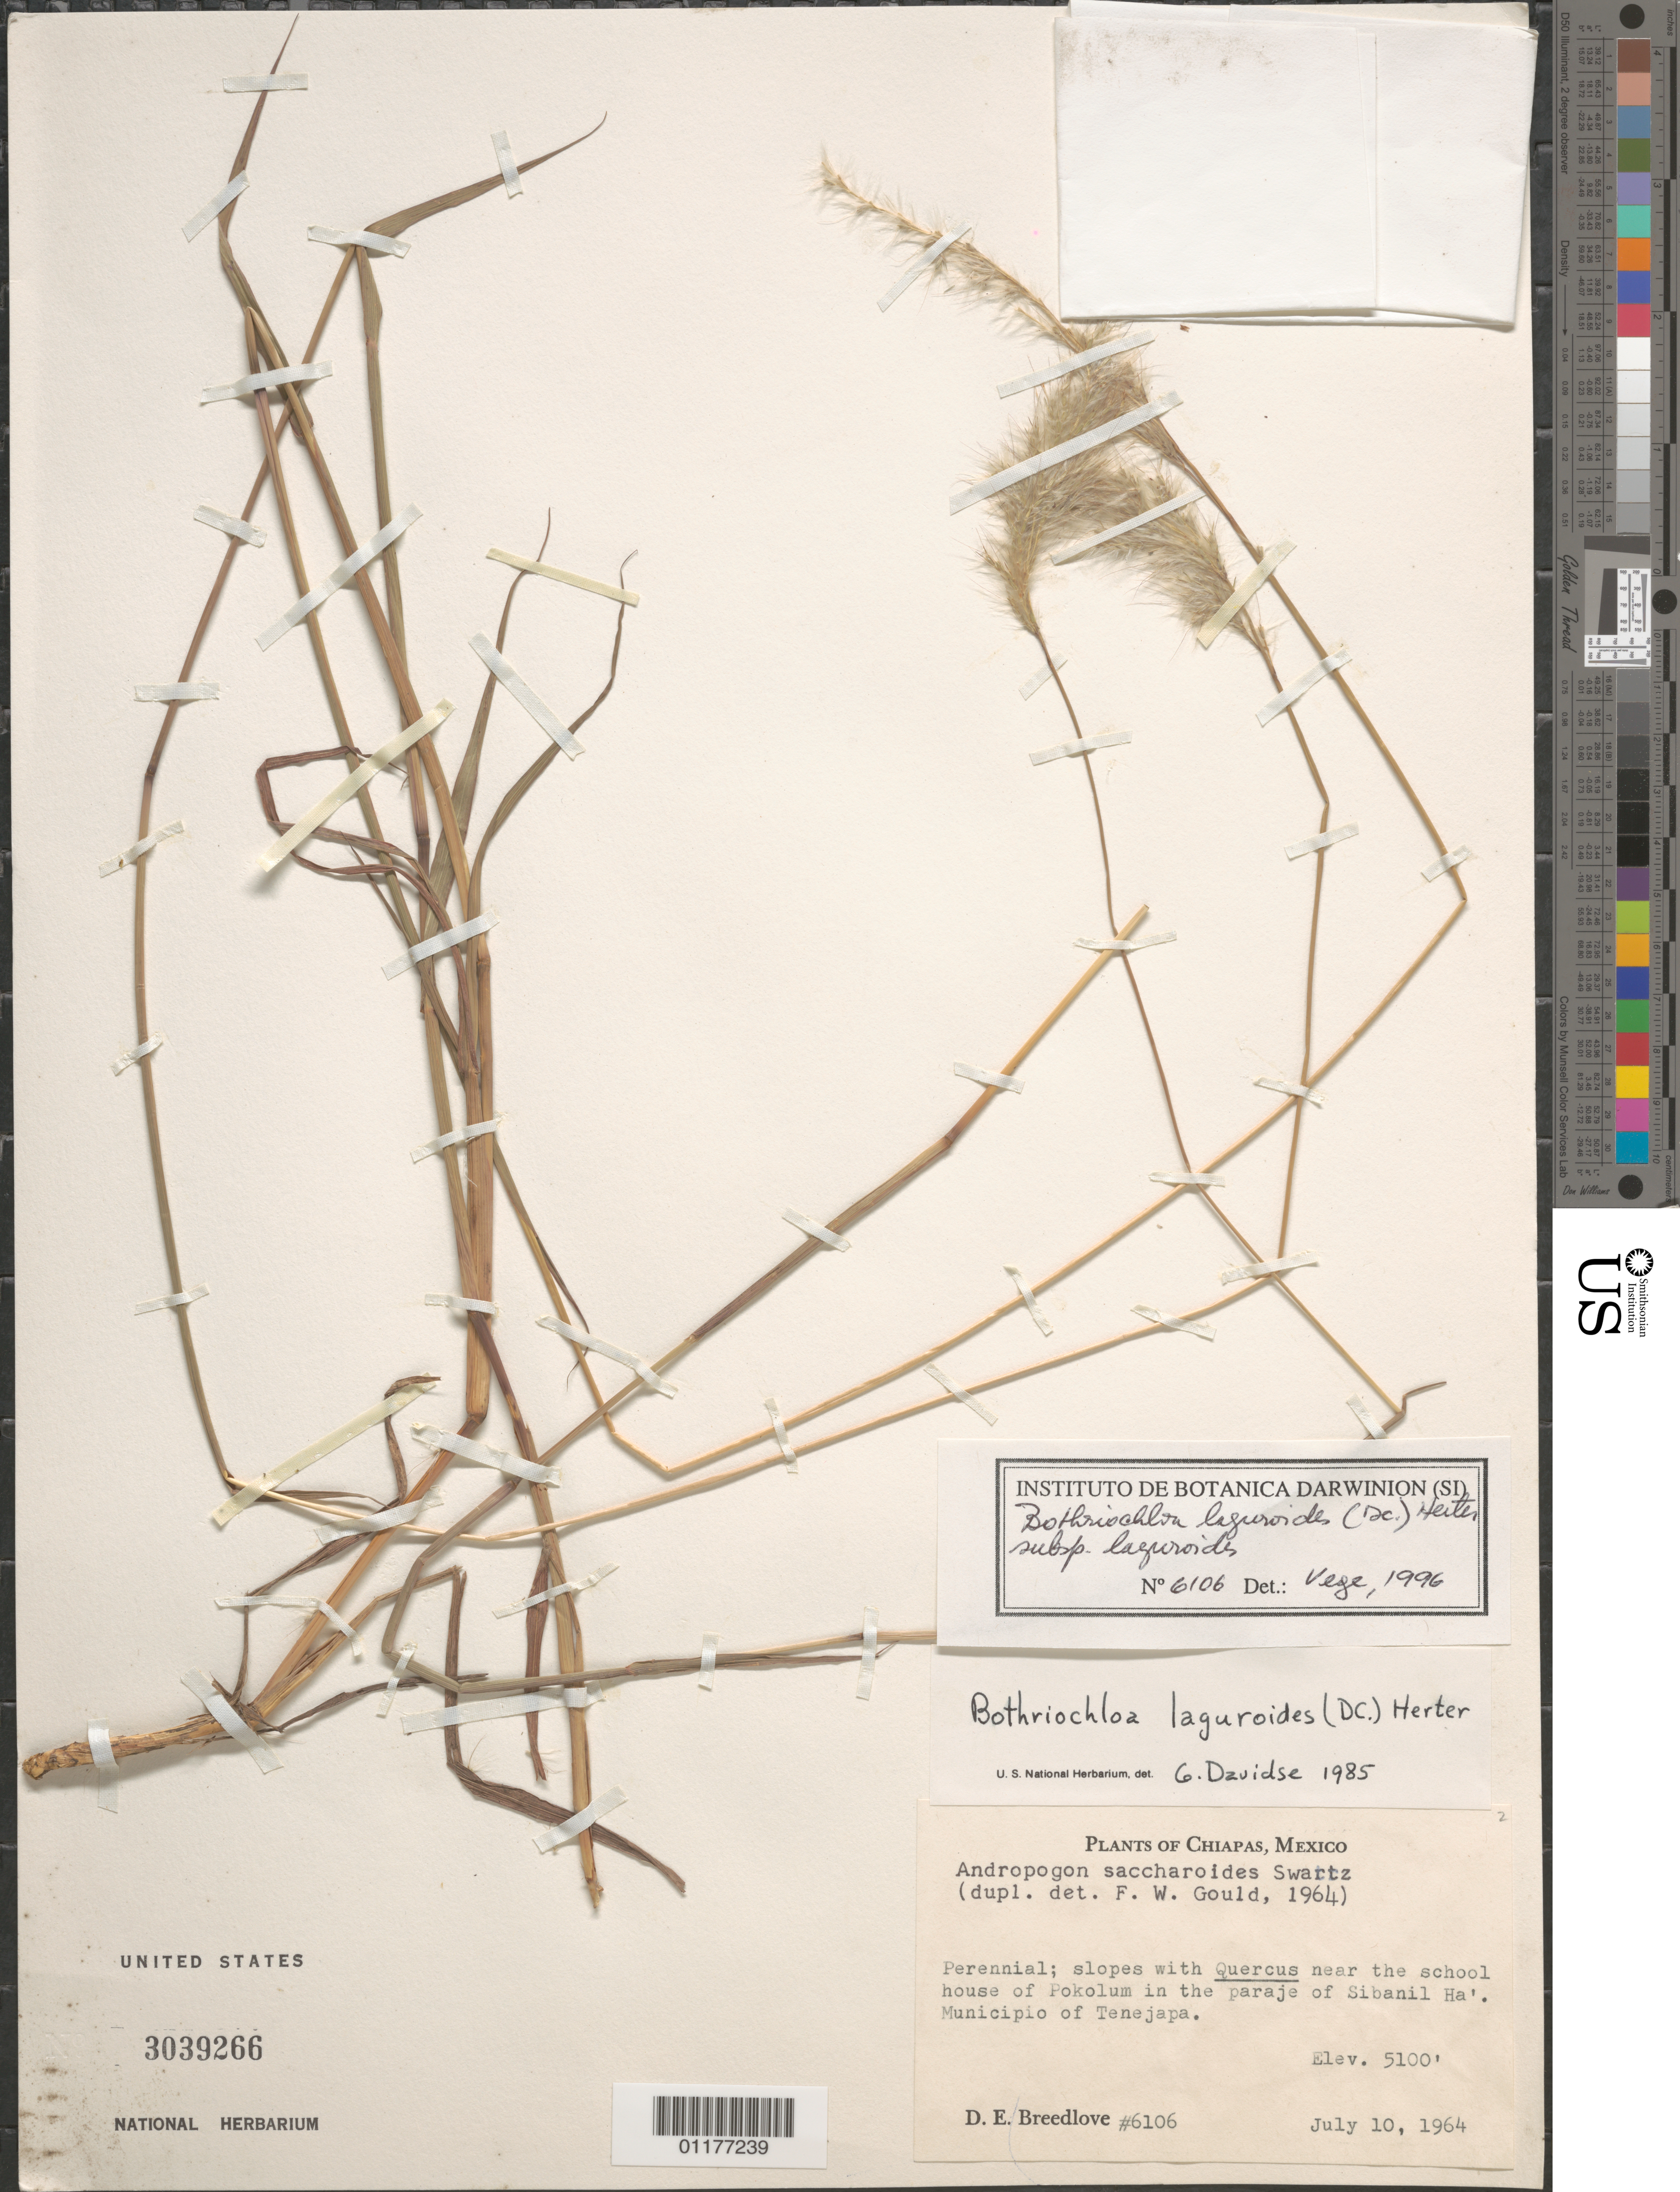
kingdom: Plantae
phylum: Tracheophyta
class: Liliopsida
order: Poales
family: Poaceae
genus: Bothriochloa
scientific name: Bothriochloa laguroides subsp. laguroides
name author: (DC.) Herter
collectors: D. E. Breedlove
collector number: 6106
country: Mexico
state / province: Chiapas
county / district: Tenejapa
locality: school house of Pokolum in the paraje of Sibanil Ha'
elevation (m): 1554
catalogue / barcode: US 3039266